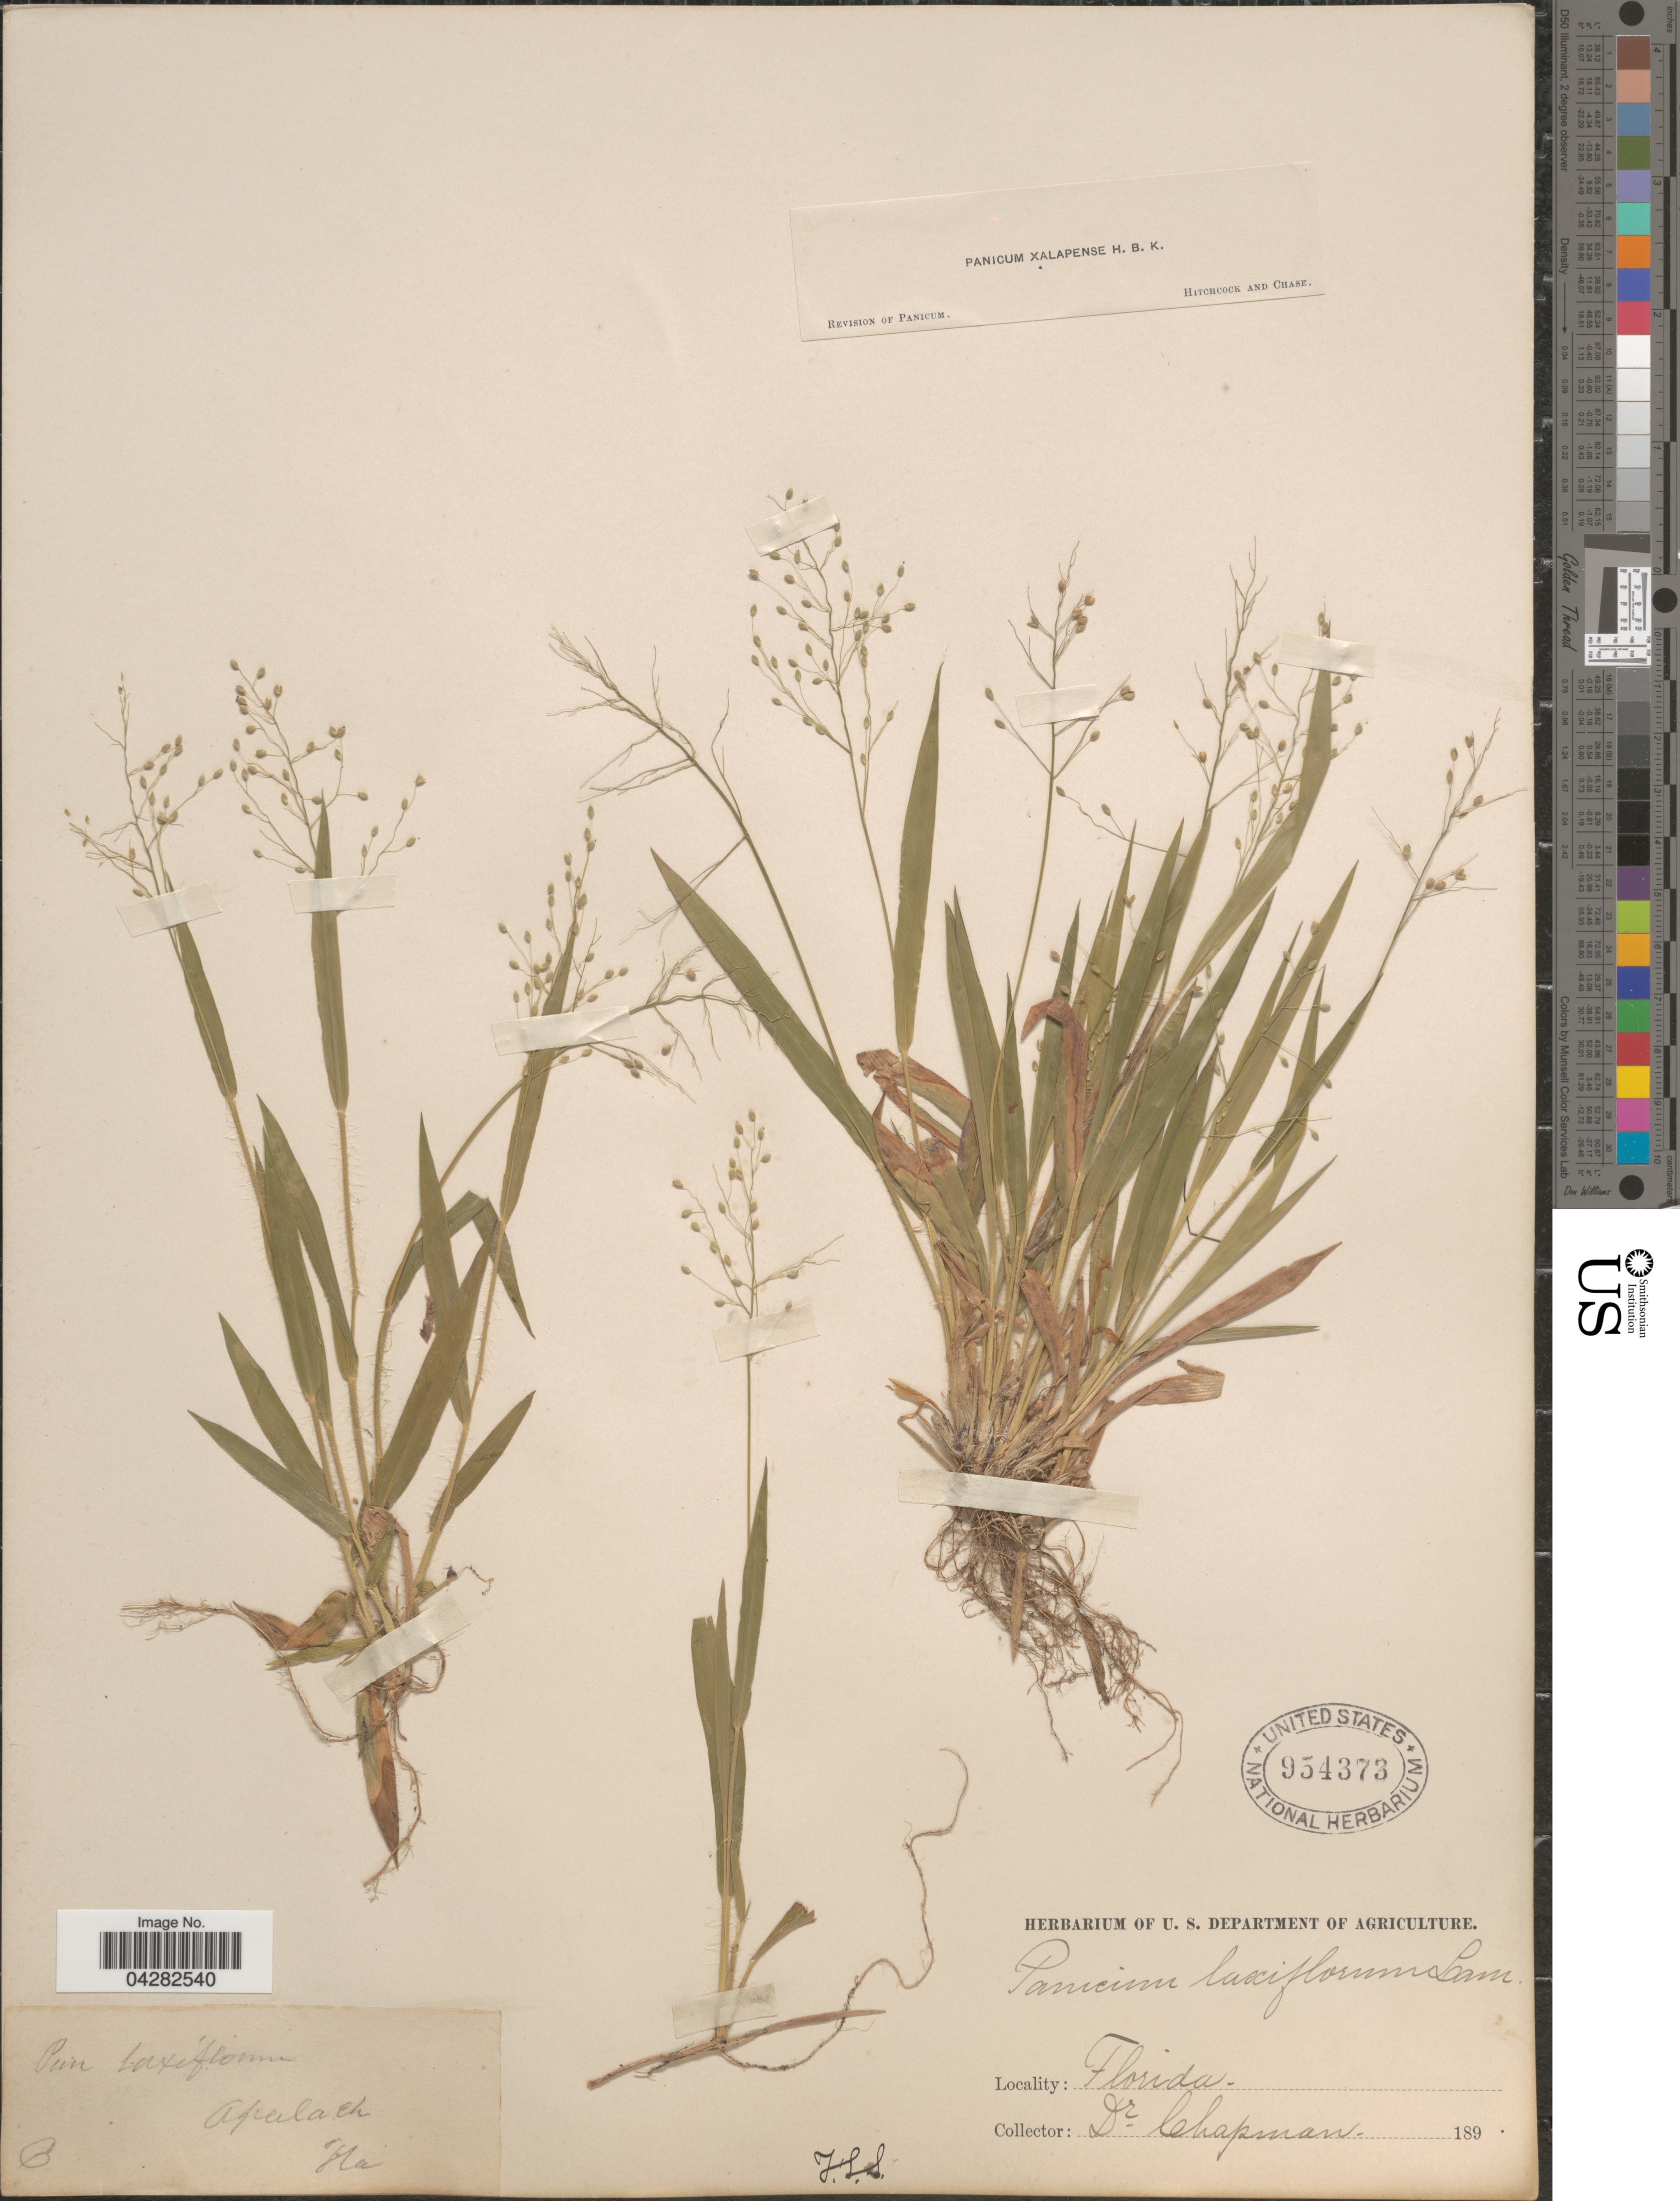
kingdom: Plantae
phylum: Tracheophyta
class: Liliopsida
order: Poales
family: Poaceae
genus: Dichanthelium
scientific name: Dichanthelium laxiflorum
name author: (Lam.) Gould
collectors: A. Chapman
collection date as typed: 189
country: United States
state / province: Florida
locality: Apalach.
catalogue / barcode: US 954373